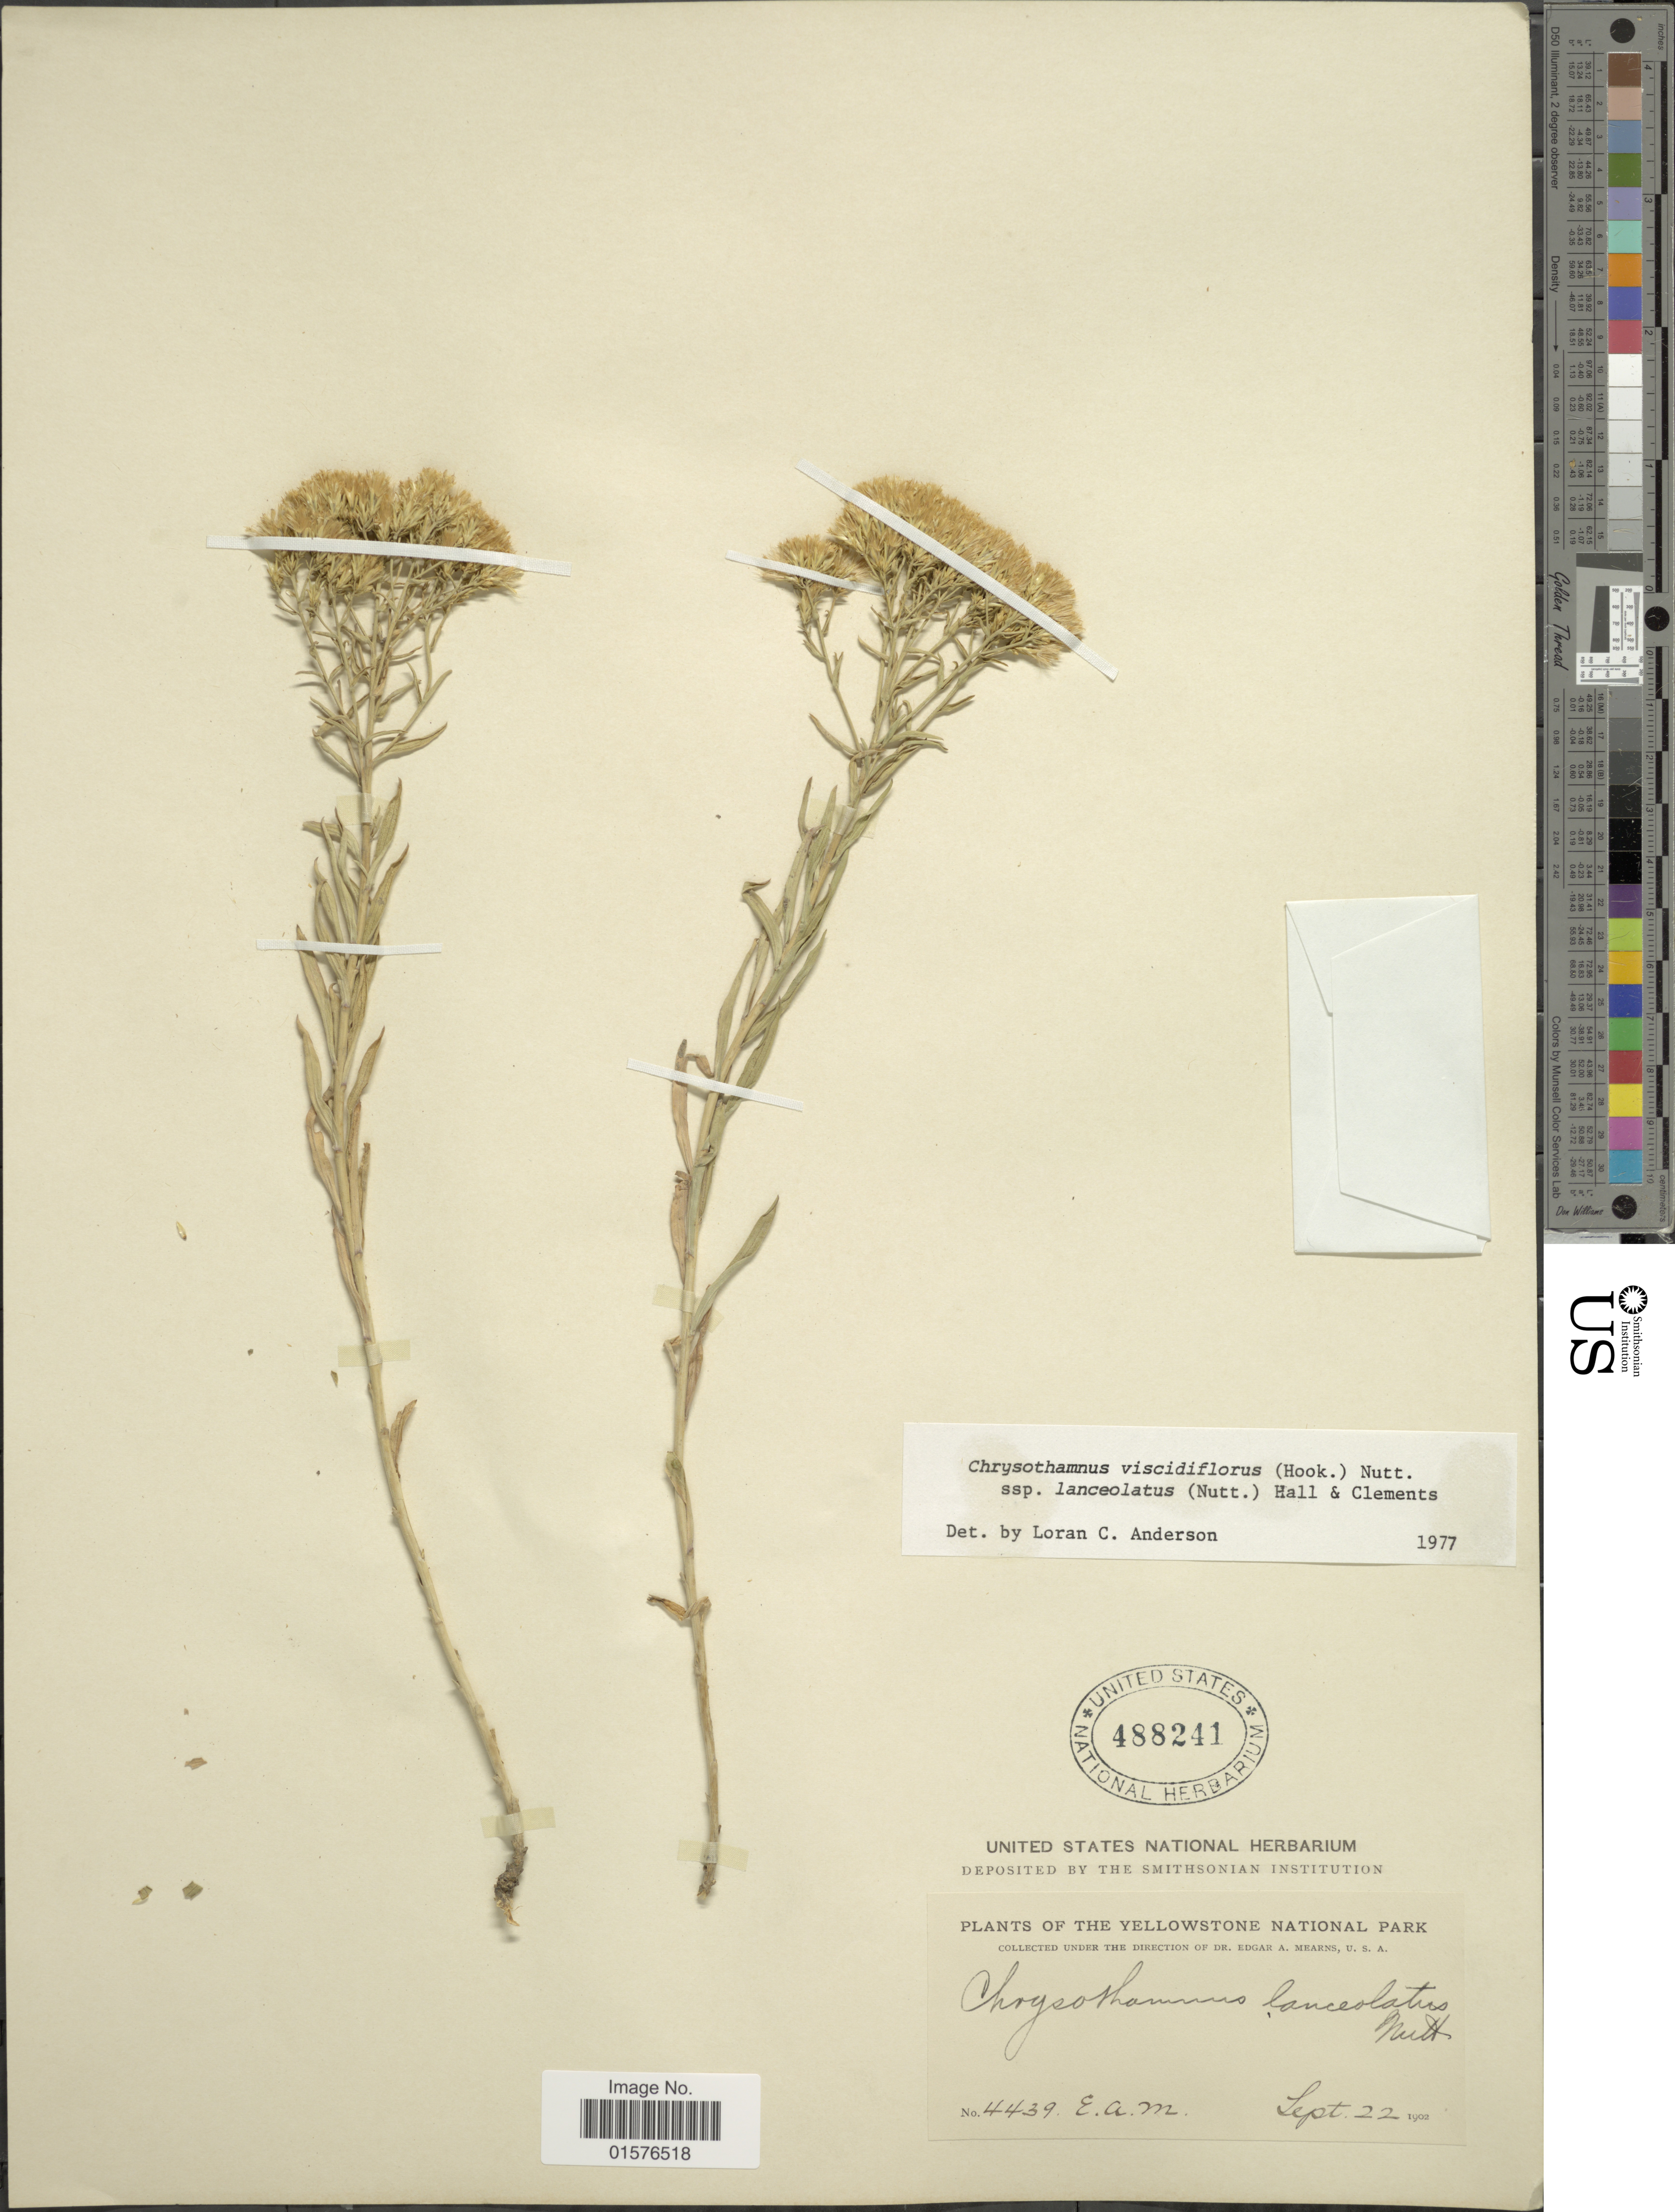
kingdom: Plantae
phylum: Tracheophyta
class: Magnoliopsida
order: Asterales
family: Asteraceae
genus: Chrysothamnus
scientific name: Chrysothamnus viscidiflorus subsp. lanceolatus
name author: (Nutt.) H.M. Hall & Clem.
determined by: Urbatsch, Lowell E., Curator (LSU), Louisiana State University (UNITED STATES)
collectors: E. A. Mearns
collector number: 4439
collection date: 1902-09-22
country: United States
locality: The Yellowstone National Park.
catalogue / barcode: US 488241